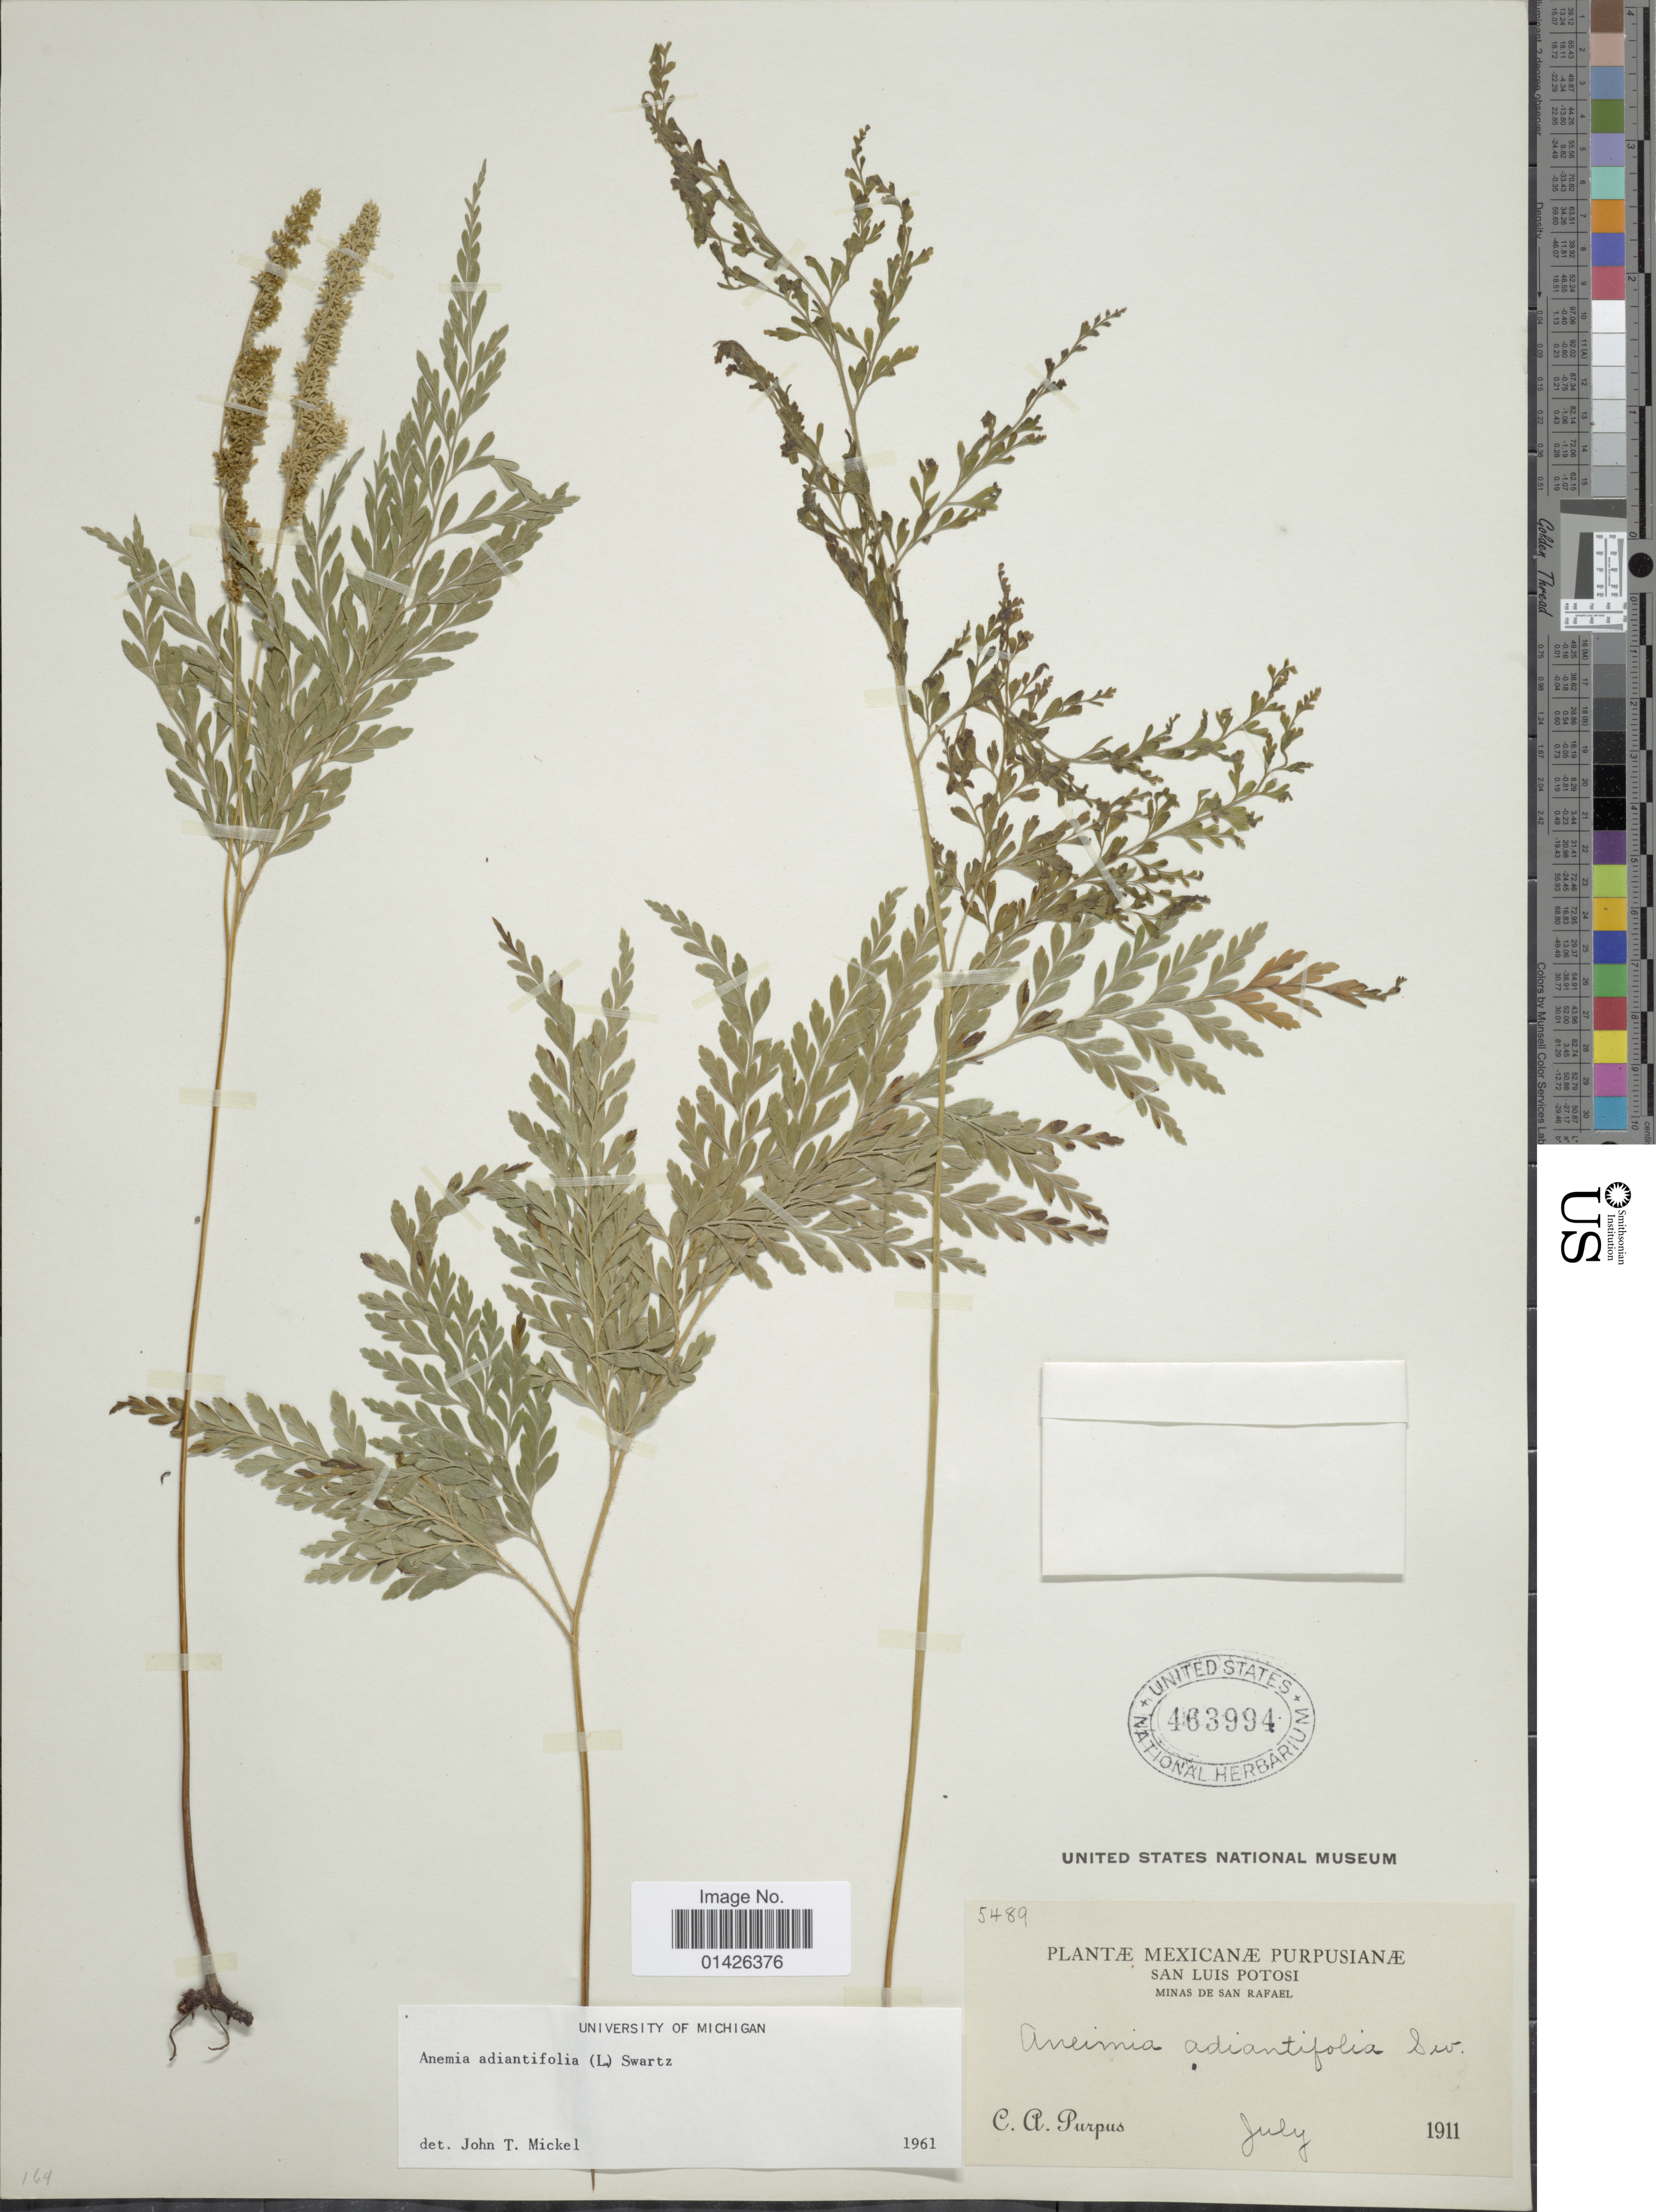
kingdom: Plantae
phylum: Tracheophyta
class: Polypodiopsida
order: Schizaeales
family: Anemiaceae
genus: Anemia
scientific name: Anemia adiantifolia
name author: (L.) Sw.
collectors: C. A. Purpus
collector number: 5489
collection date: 1911-07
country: Mexico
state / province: San Luis Potosí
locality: Minas de San Rafael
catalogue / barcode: US 463994